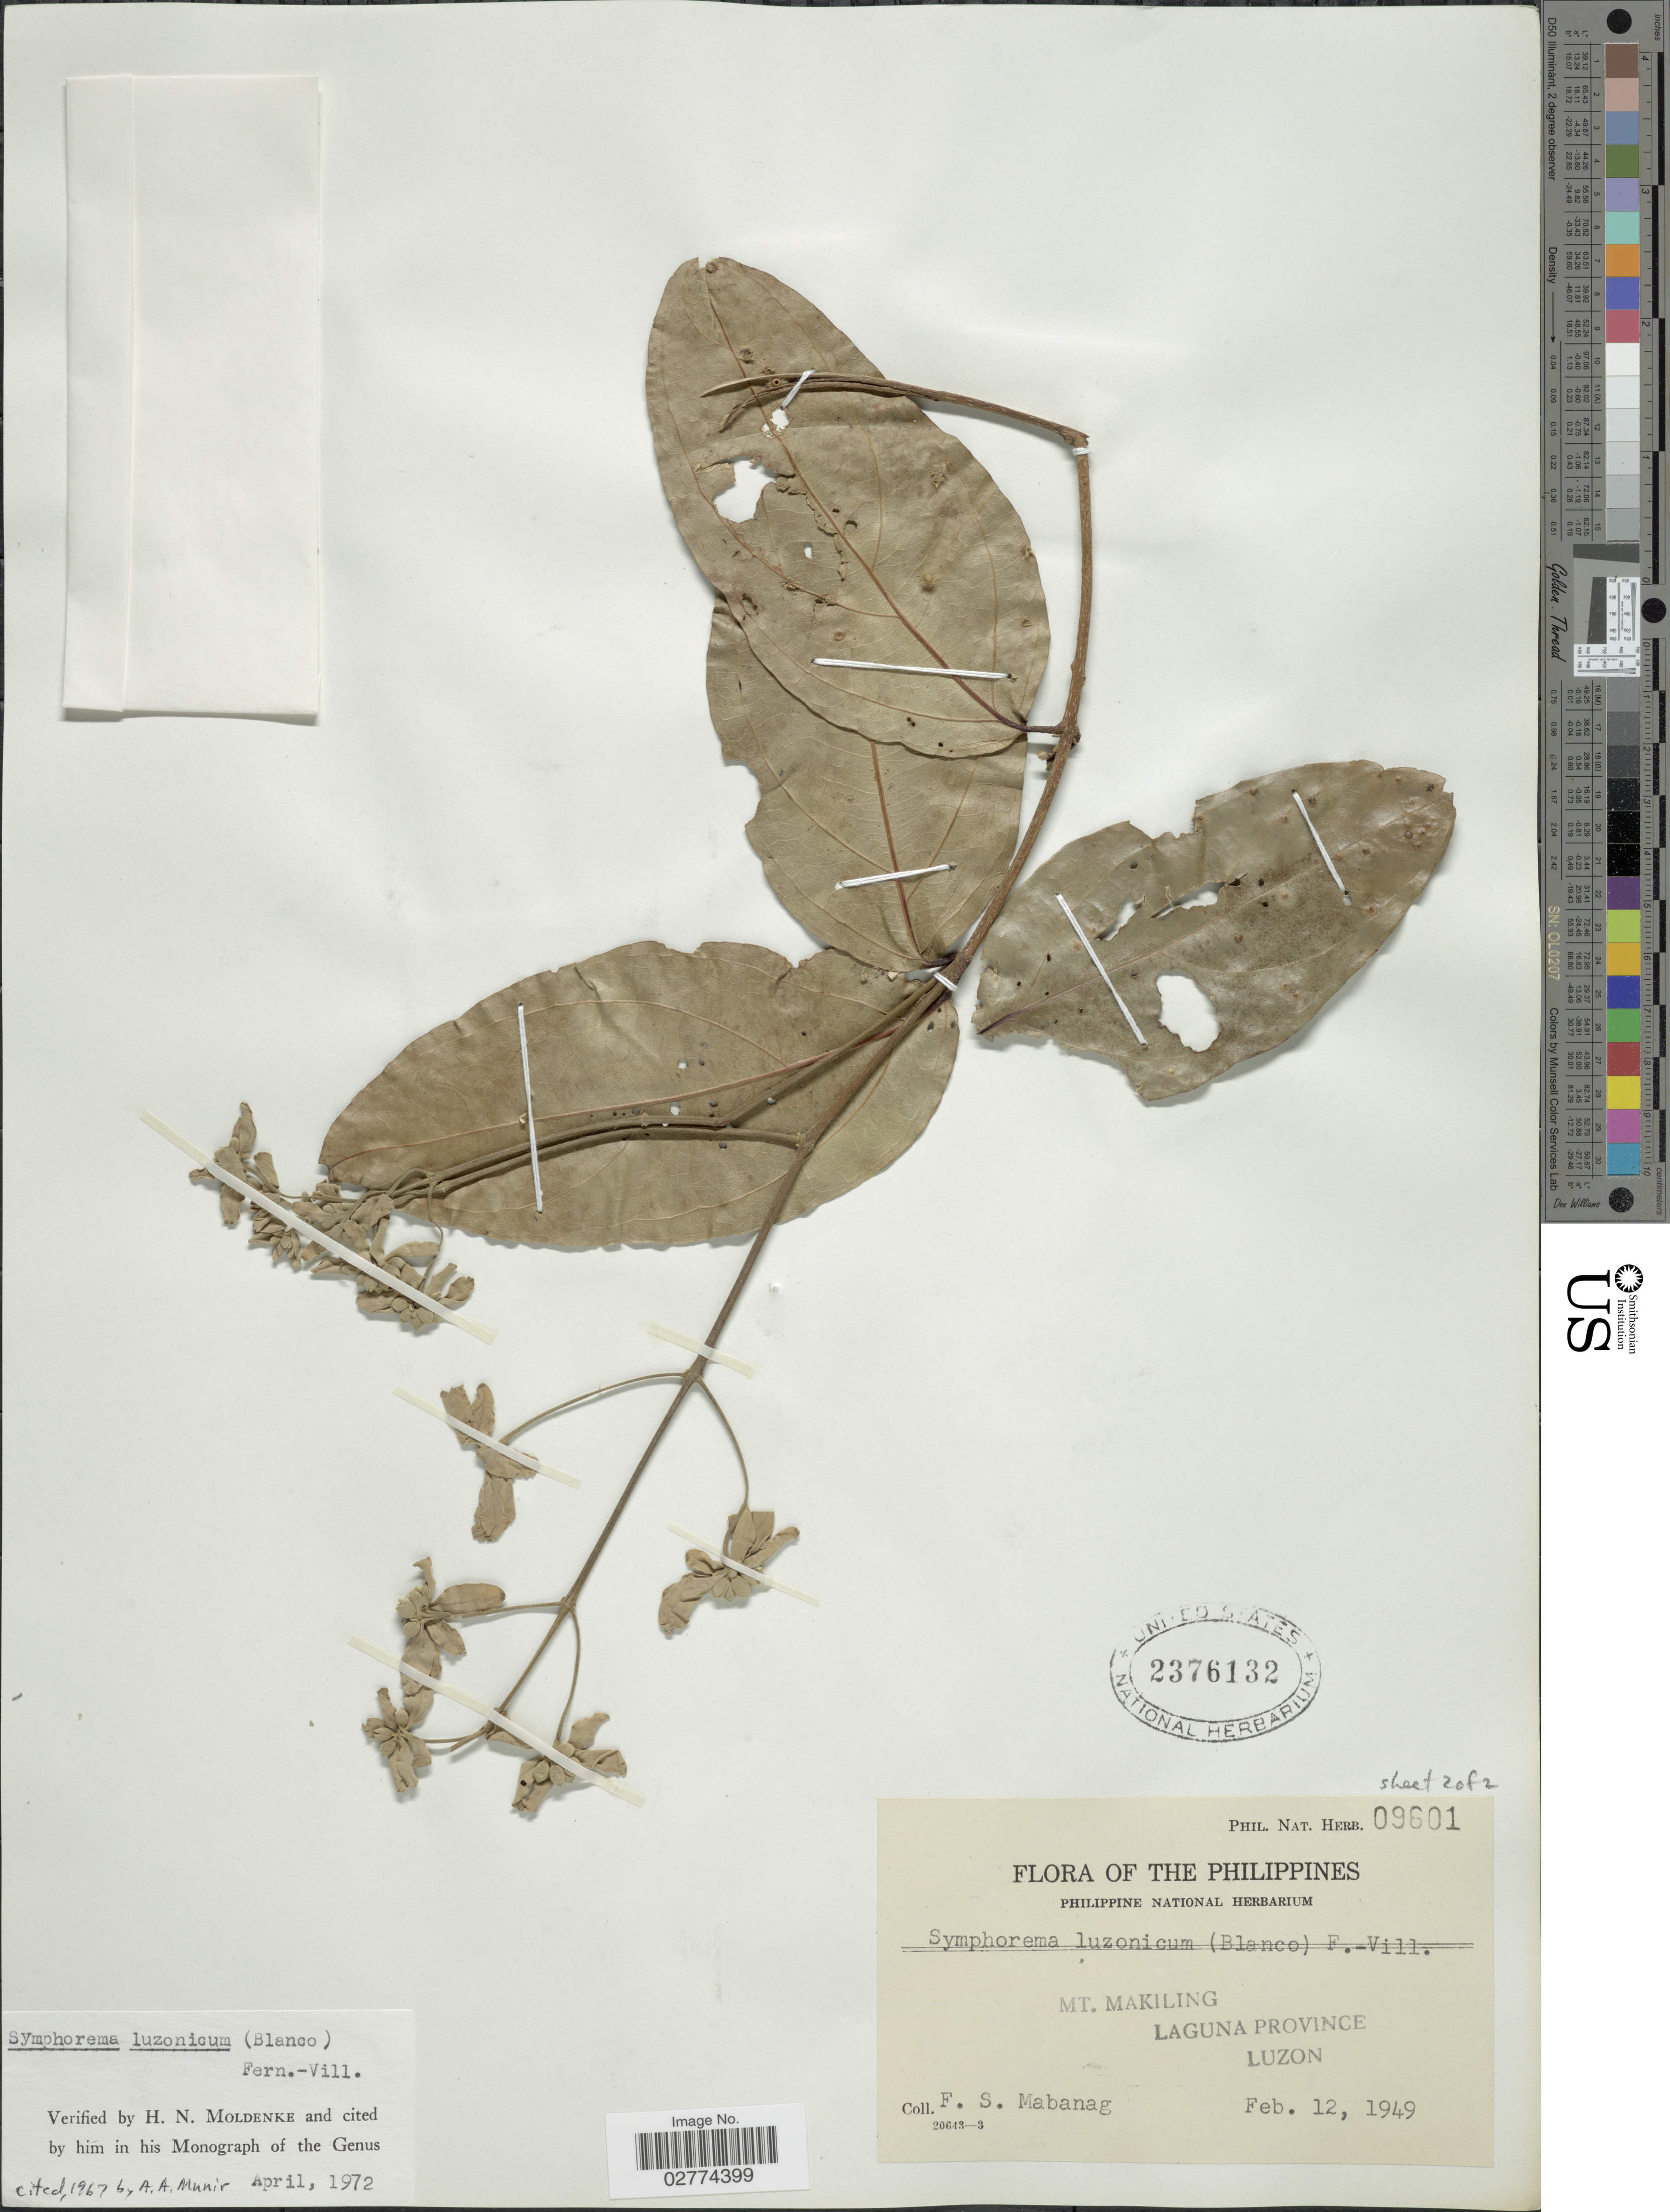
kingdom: Plantae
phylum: Tracheophyta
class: Magnoliopsida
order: Lamiales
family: Lamiaceae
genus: Symphorema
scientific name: Symphorema luzonicum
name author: (Blanco) Fern.-Vill.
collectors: F. Mabanag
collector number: Phil.Nat.Herb.09601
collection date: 1949-02-12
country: Philippines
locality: Mt. Makiling, Laguna Province, Luzon.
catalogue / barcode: US 2376132